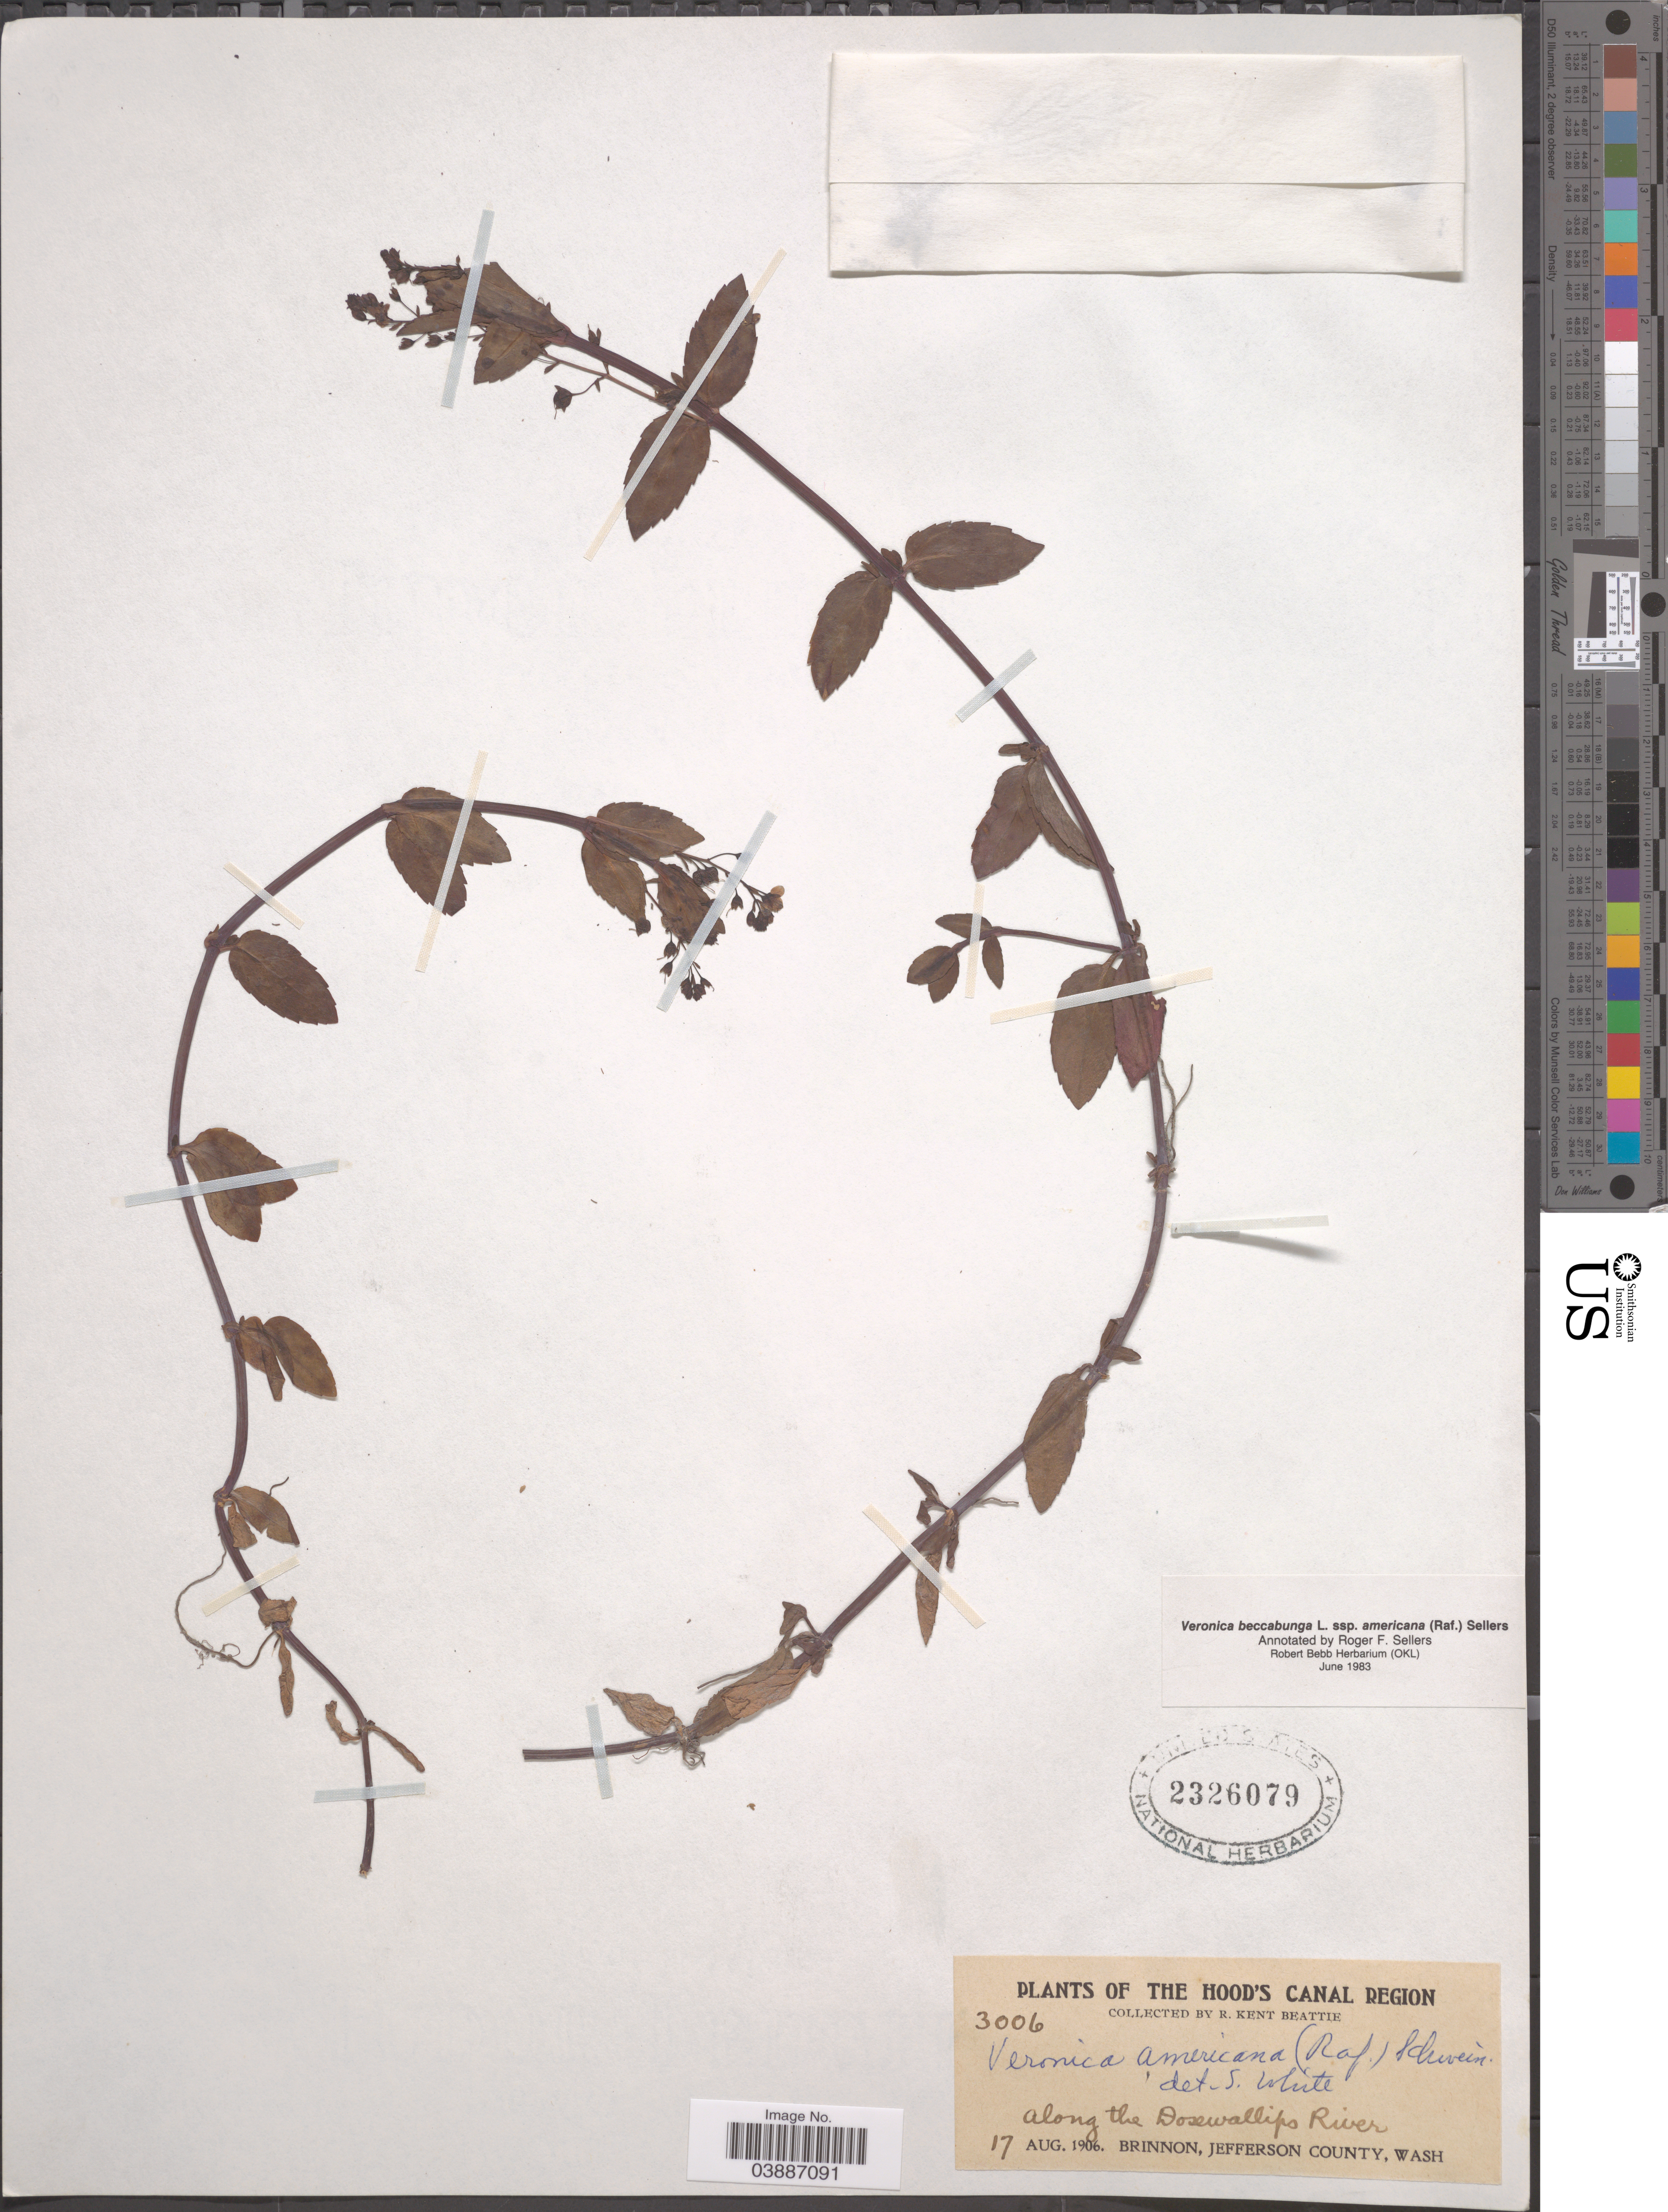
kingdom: Plantae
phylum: Tracheophyta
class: Magnoliopsida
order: Lamiales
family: Plantaginaceae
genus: Veronica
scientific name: Veronica beccabunga subsp. americana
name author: Raf.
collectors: R. K. Beattie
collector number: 3006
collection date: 1906-08-17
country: United States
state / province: Washington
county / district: Jefferson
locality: The Hood's Canal Region. Along the Dosewallips River. Brinnon, Jefferson County.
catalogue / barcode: US 2326079